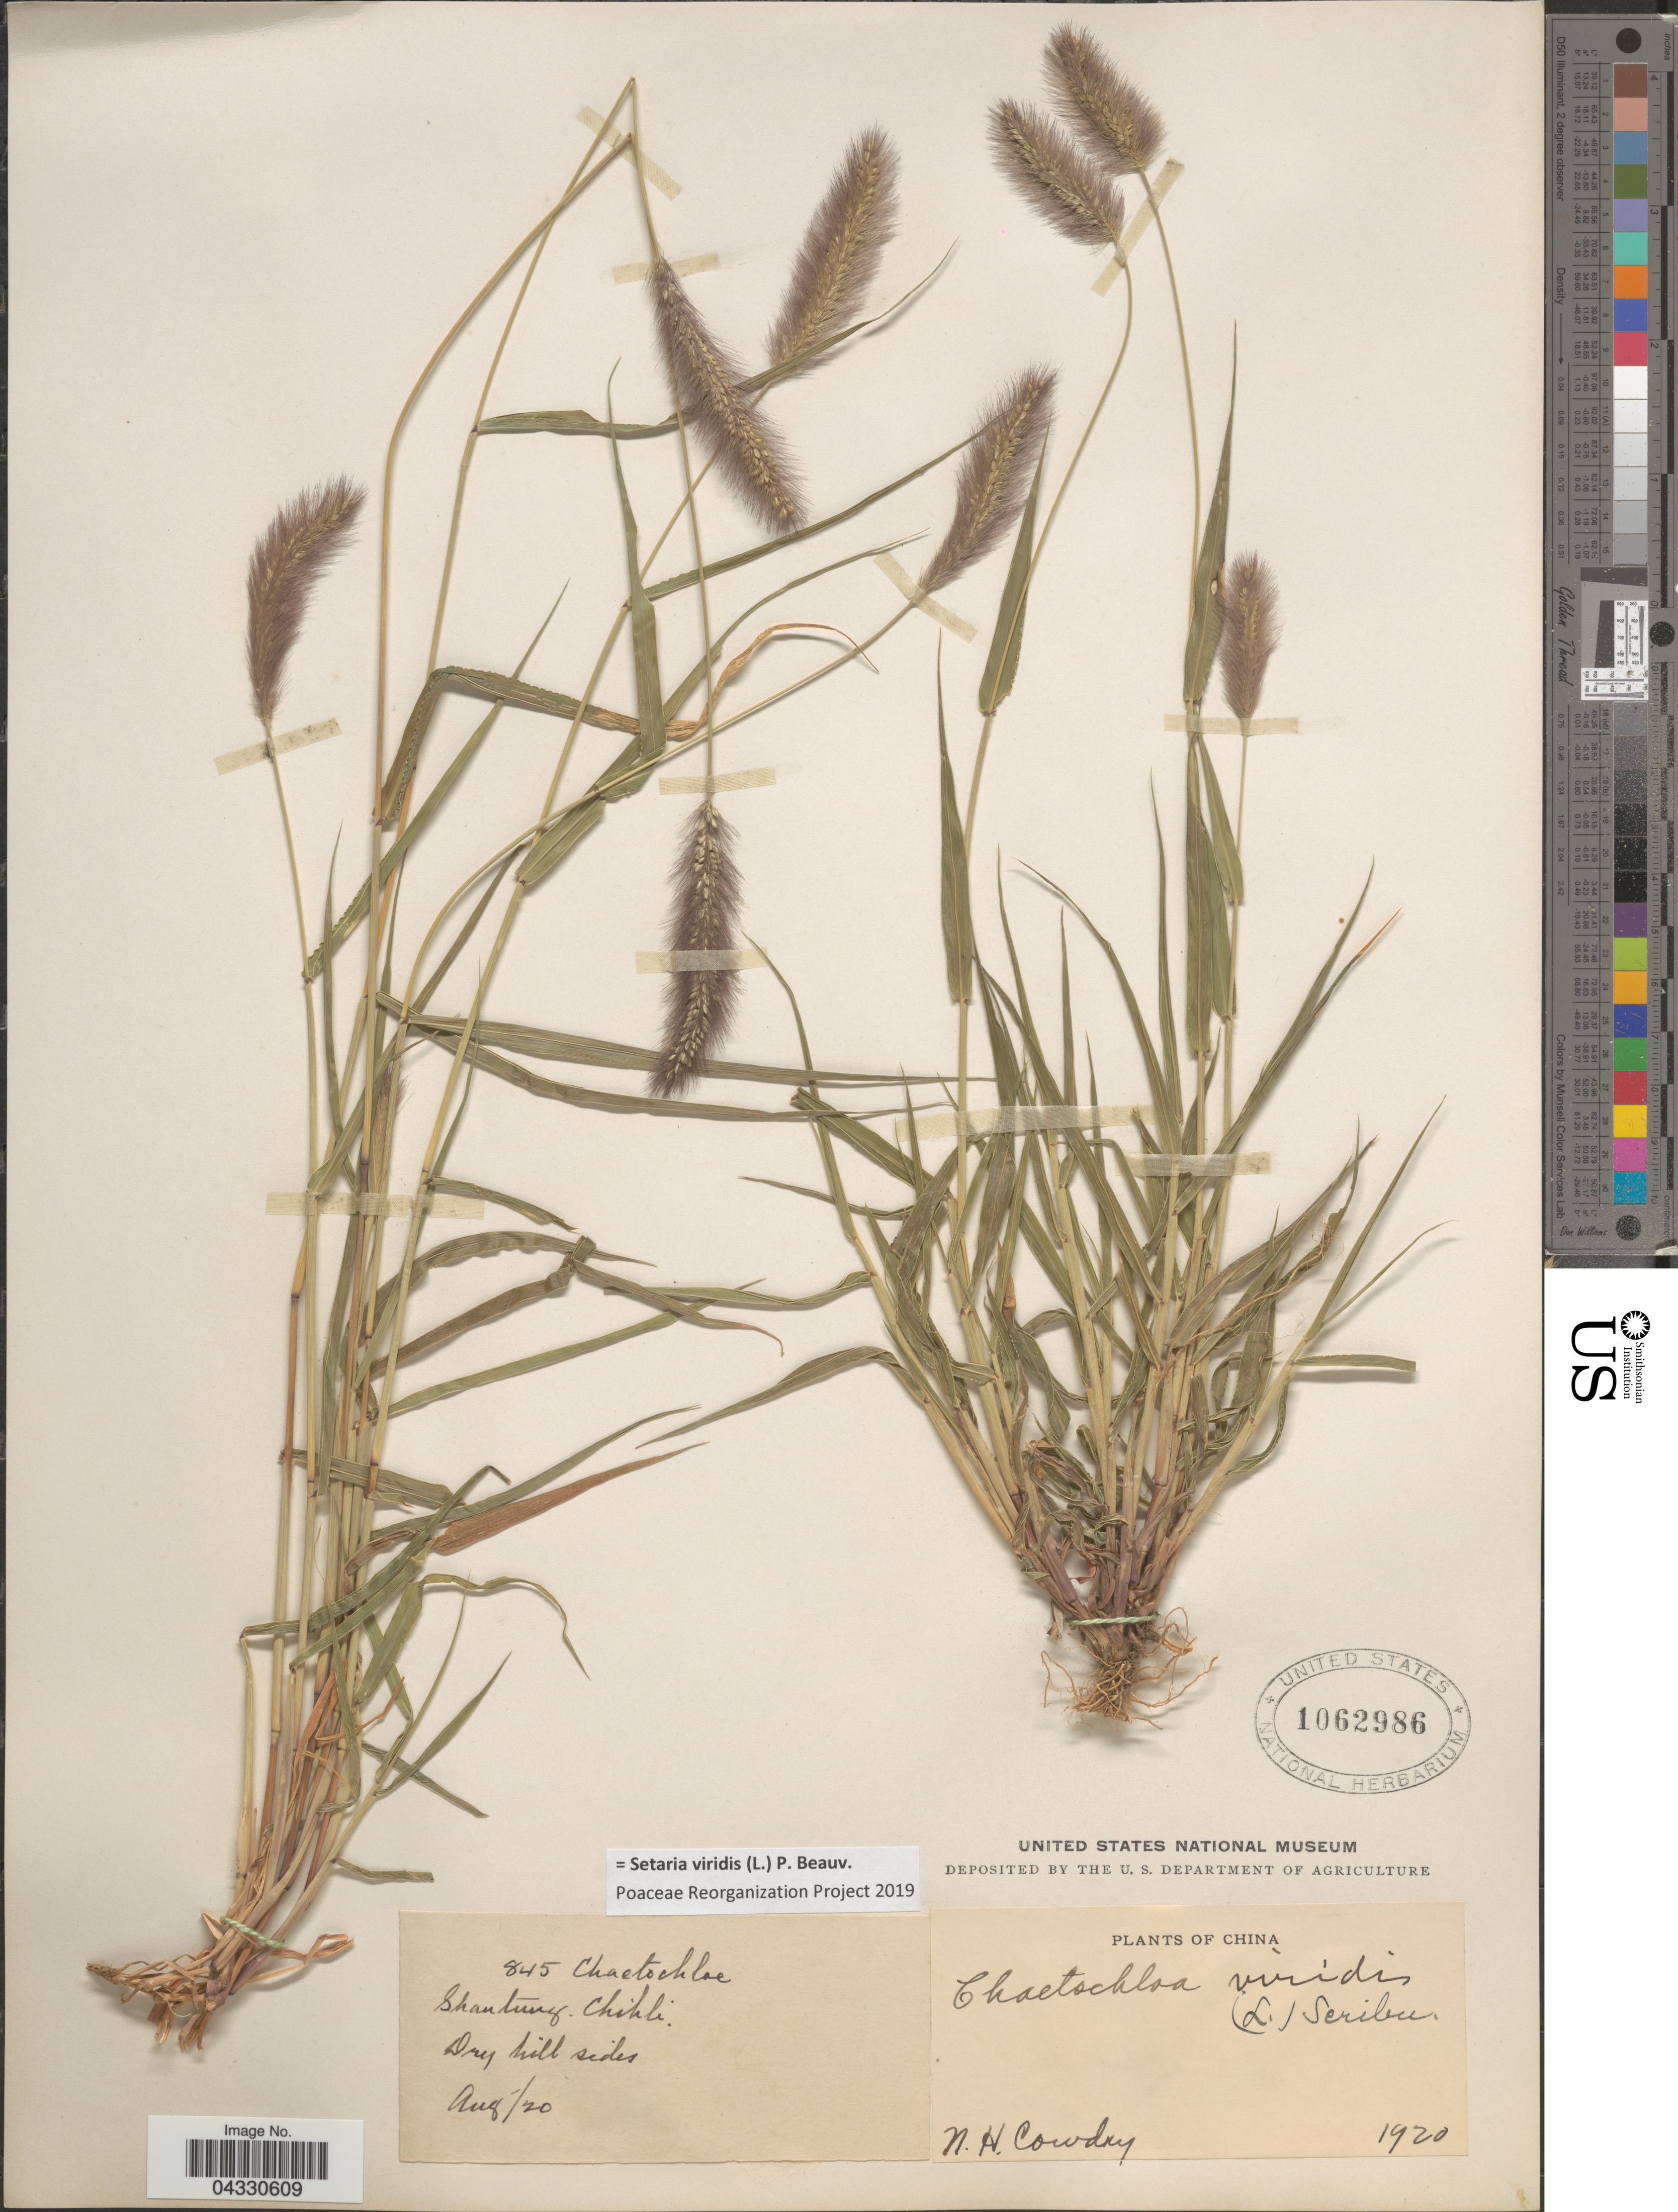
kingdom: Plantae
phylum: Tracheophyta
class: Liliopsida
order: Poales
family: Poaceae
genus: Setaria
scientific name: Setaria viridis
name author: (L.) P. Beauv.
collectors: N. H. Cowdry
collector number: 845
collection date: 1920-08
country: China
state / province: Shandong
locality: Shantung. Chihli. Dry hill sides.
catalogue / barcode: US 1062986